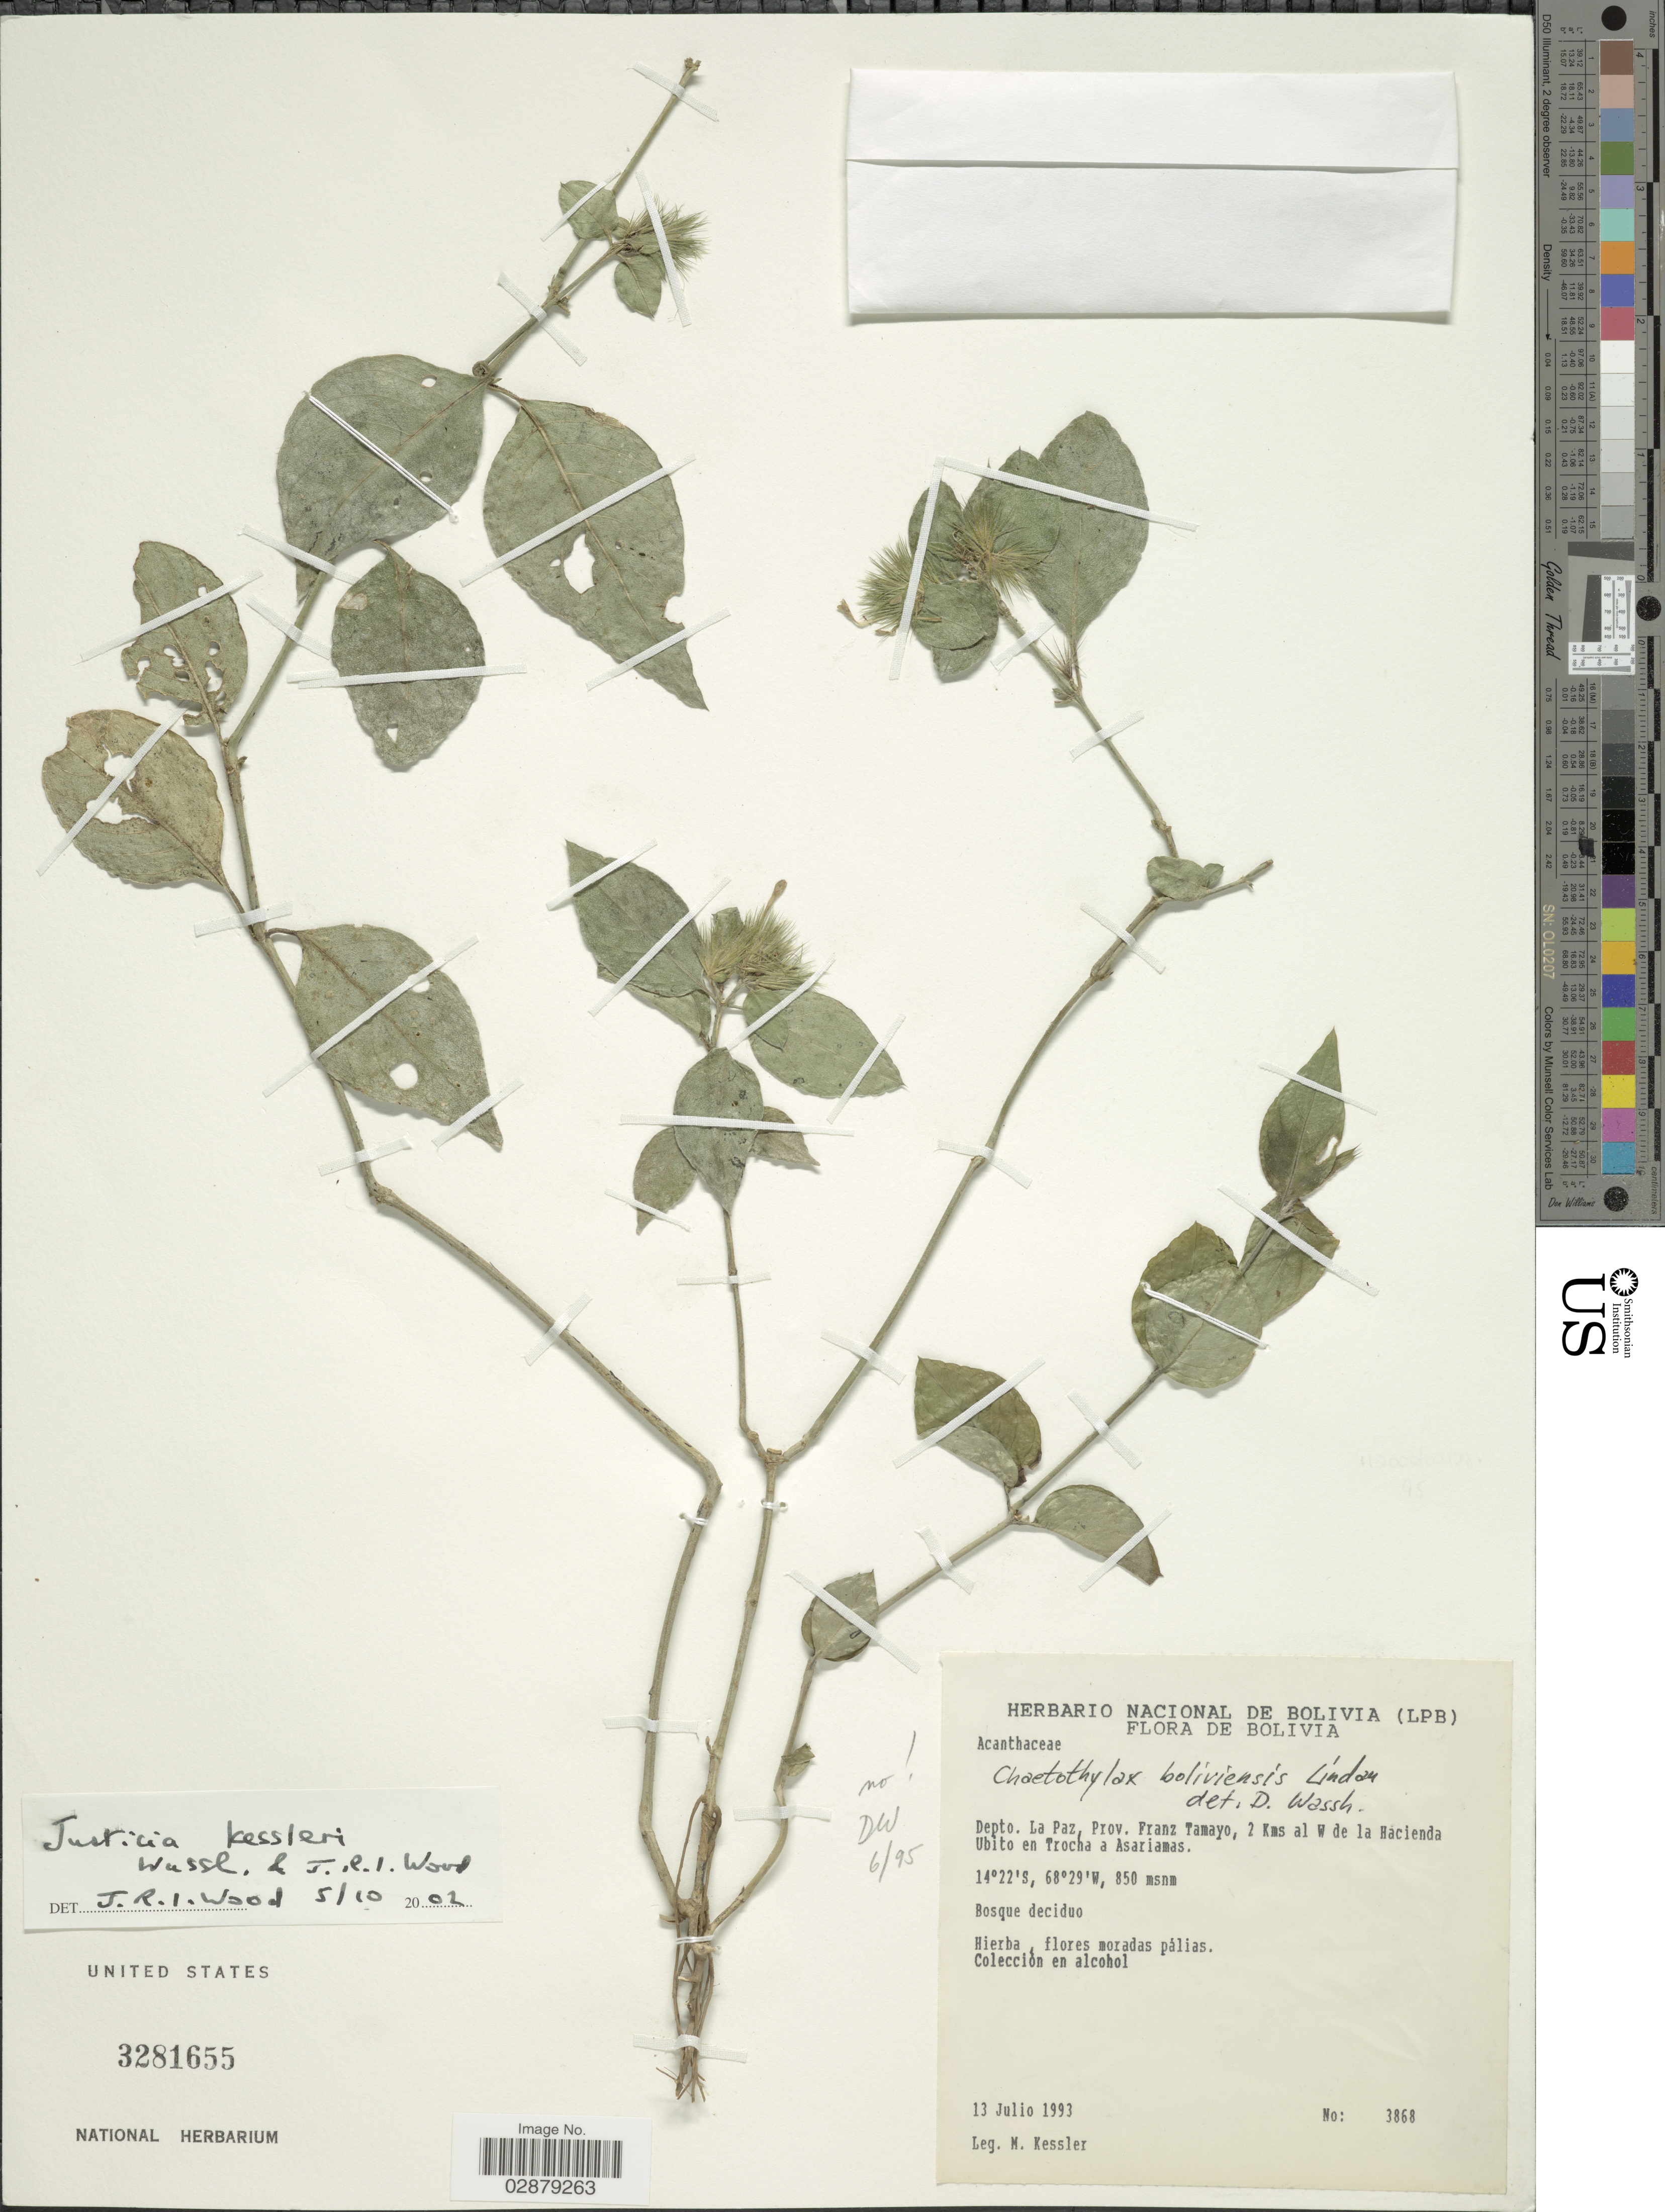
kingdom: Plantae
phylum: Tracheophyta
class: Magnoliopsida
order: Lamiales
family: Acanthaceae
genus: Justicia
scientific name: Justicia kessleri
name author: Wassh. & J.R.I. Wood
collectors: M. Kessler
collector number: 3868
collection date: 1993-07-13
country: Bolivia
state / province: La Paz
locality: Depto. La Paz, Prov. Franz Tamayo, 2 Kms al W de la Hacienda Ubito en Tricha a Asariamas.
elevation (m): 850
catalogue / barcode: US 3281655